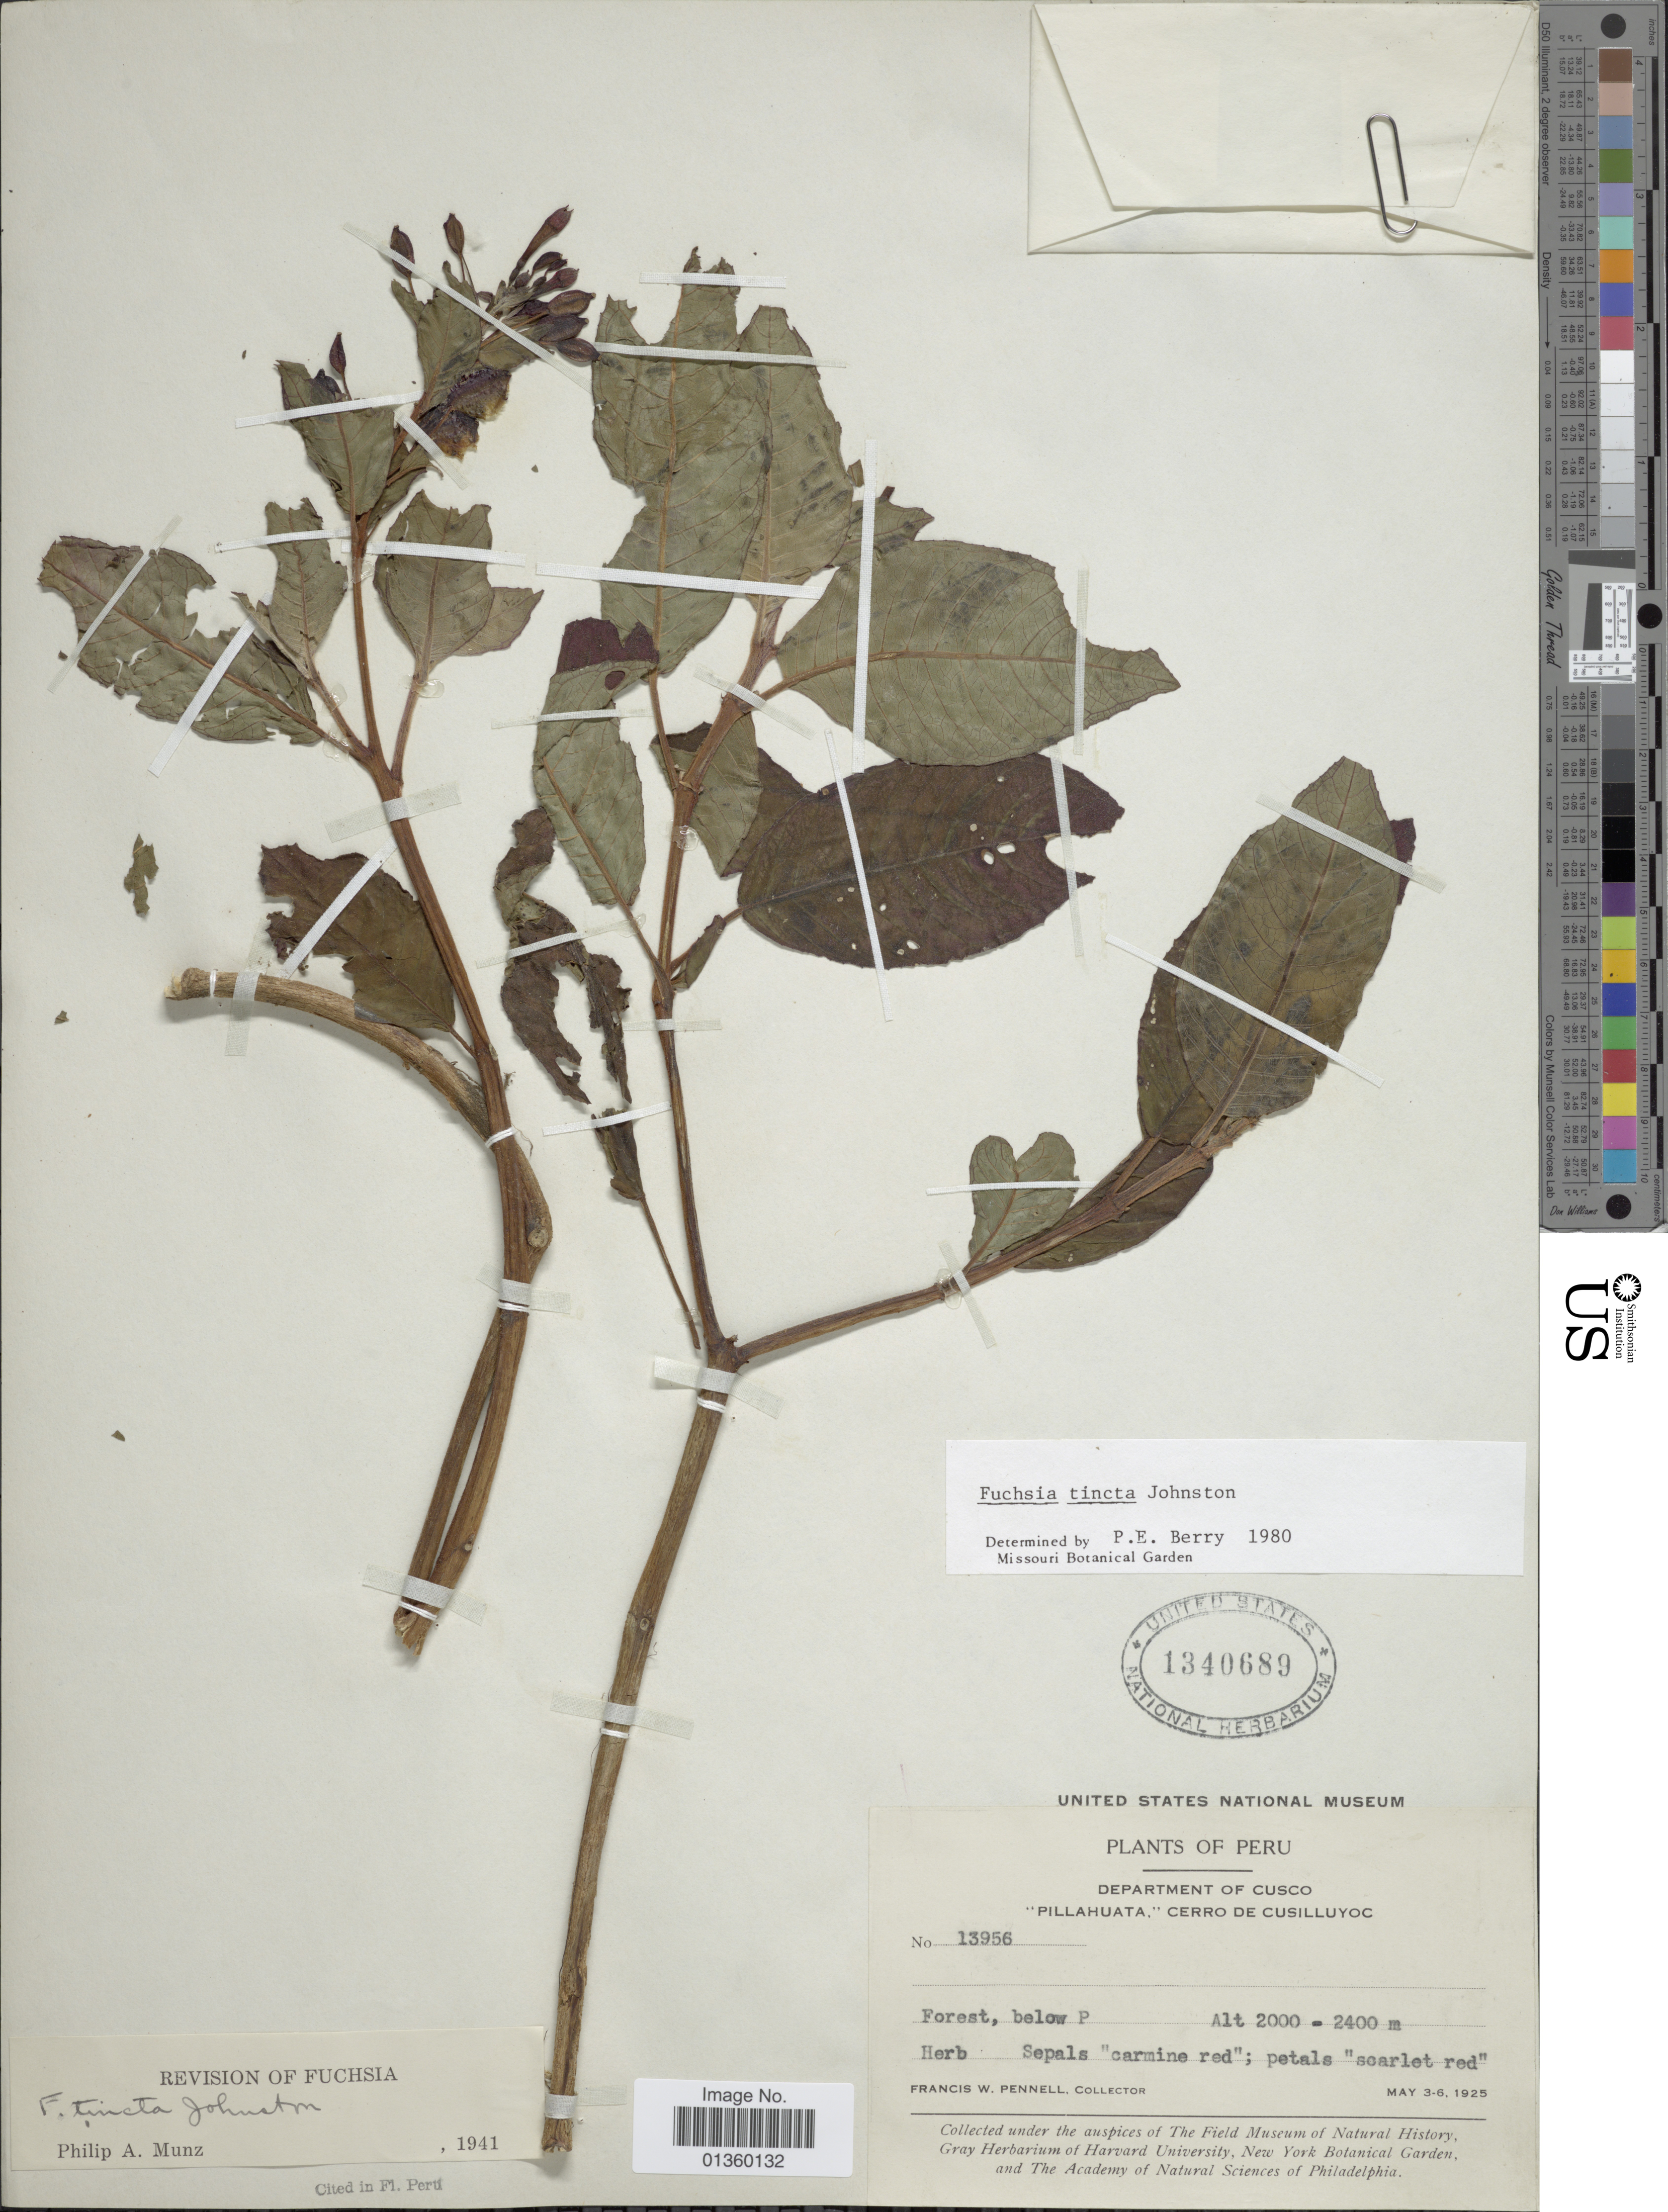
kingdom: Plantae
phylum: Tracheophyta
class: Magnoliopsida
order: Myrtales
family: Onagraceae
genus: Fuchsia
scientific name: Fuchsia tincta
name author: I.M. Johnst.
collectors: F. W. Pennell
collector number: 13956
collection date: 1925-05-03/1925-05-06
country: Peru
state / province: Cusco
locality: Pillahuata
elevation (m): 2000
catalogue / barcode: US 1340689